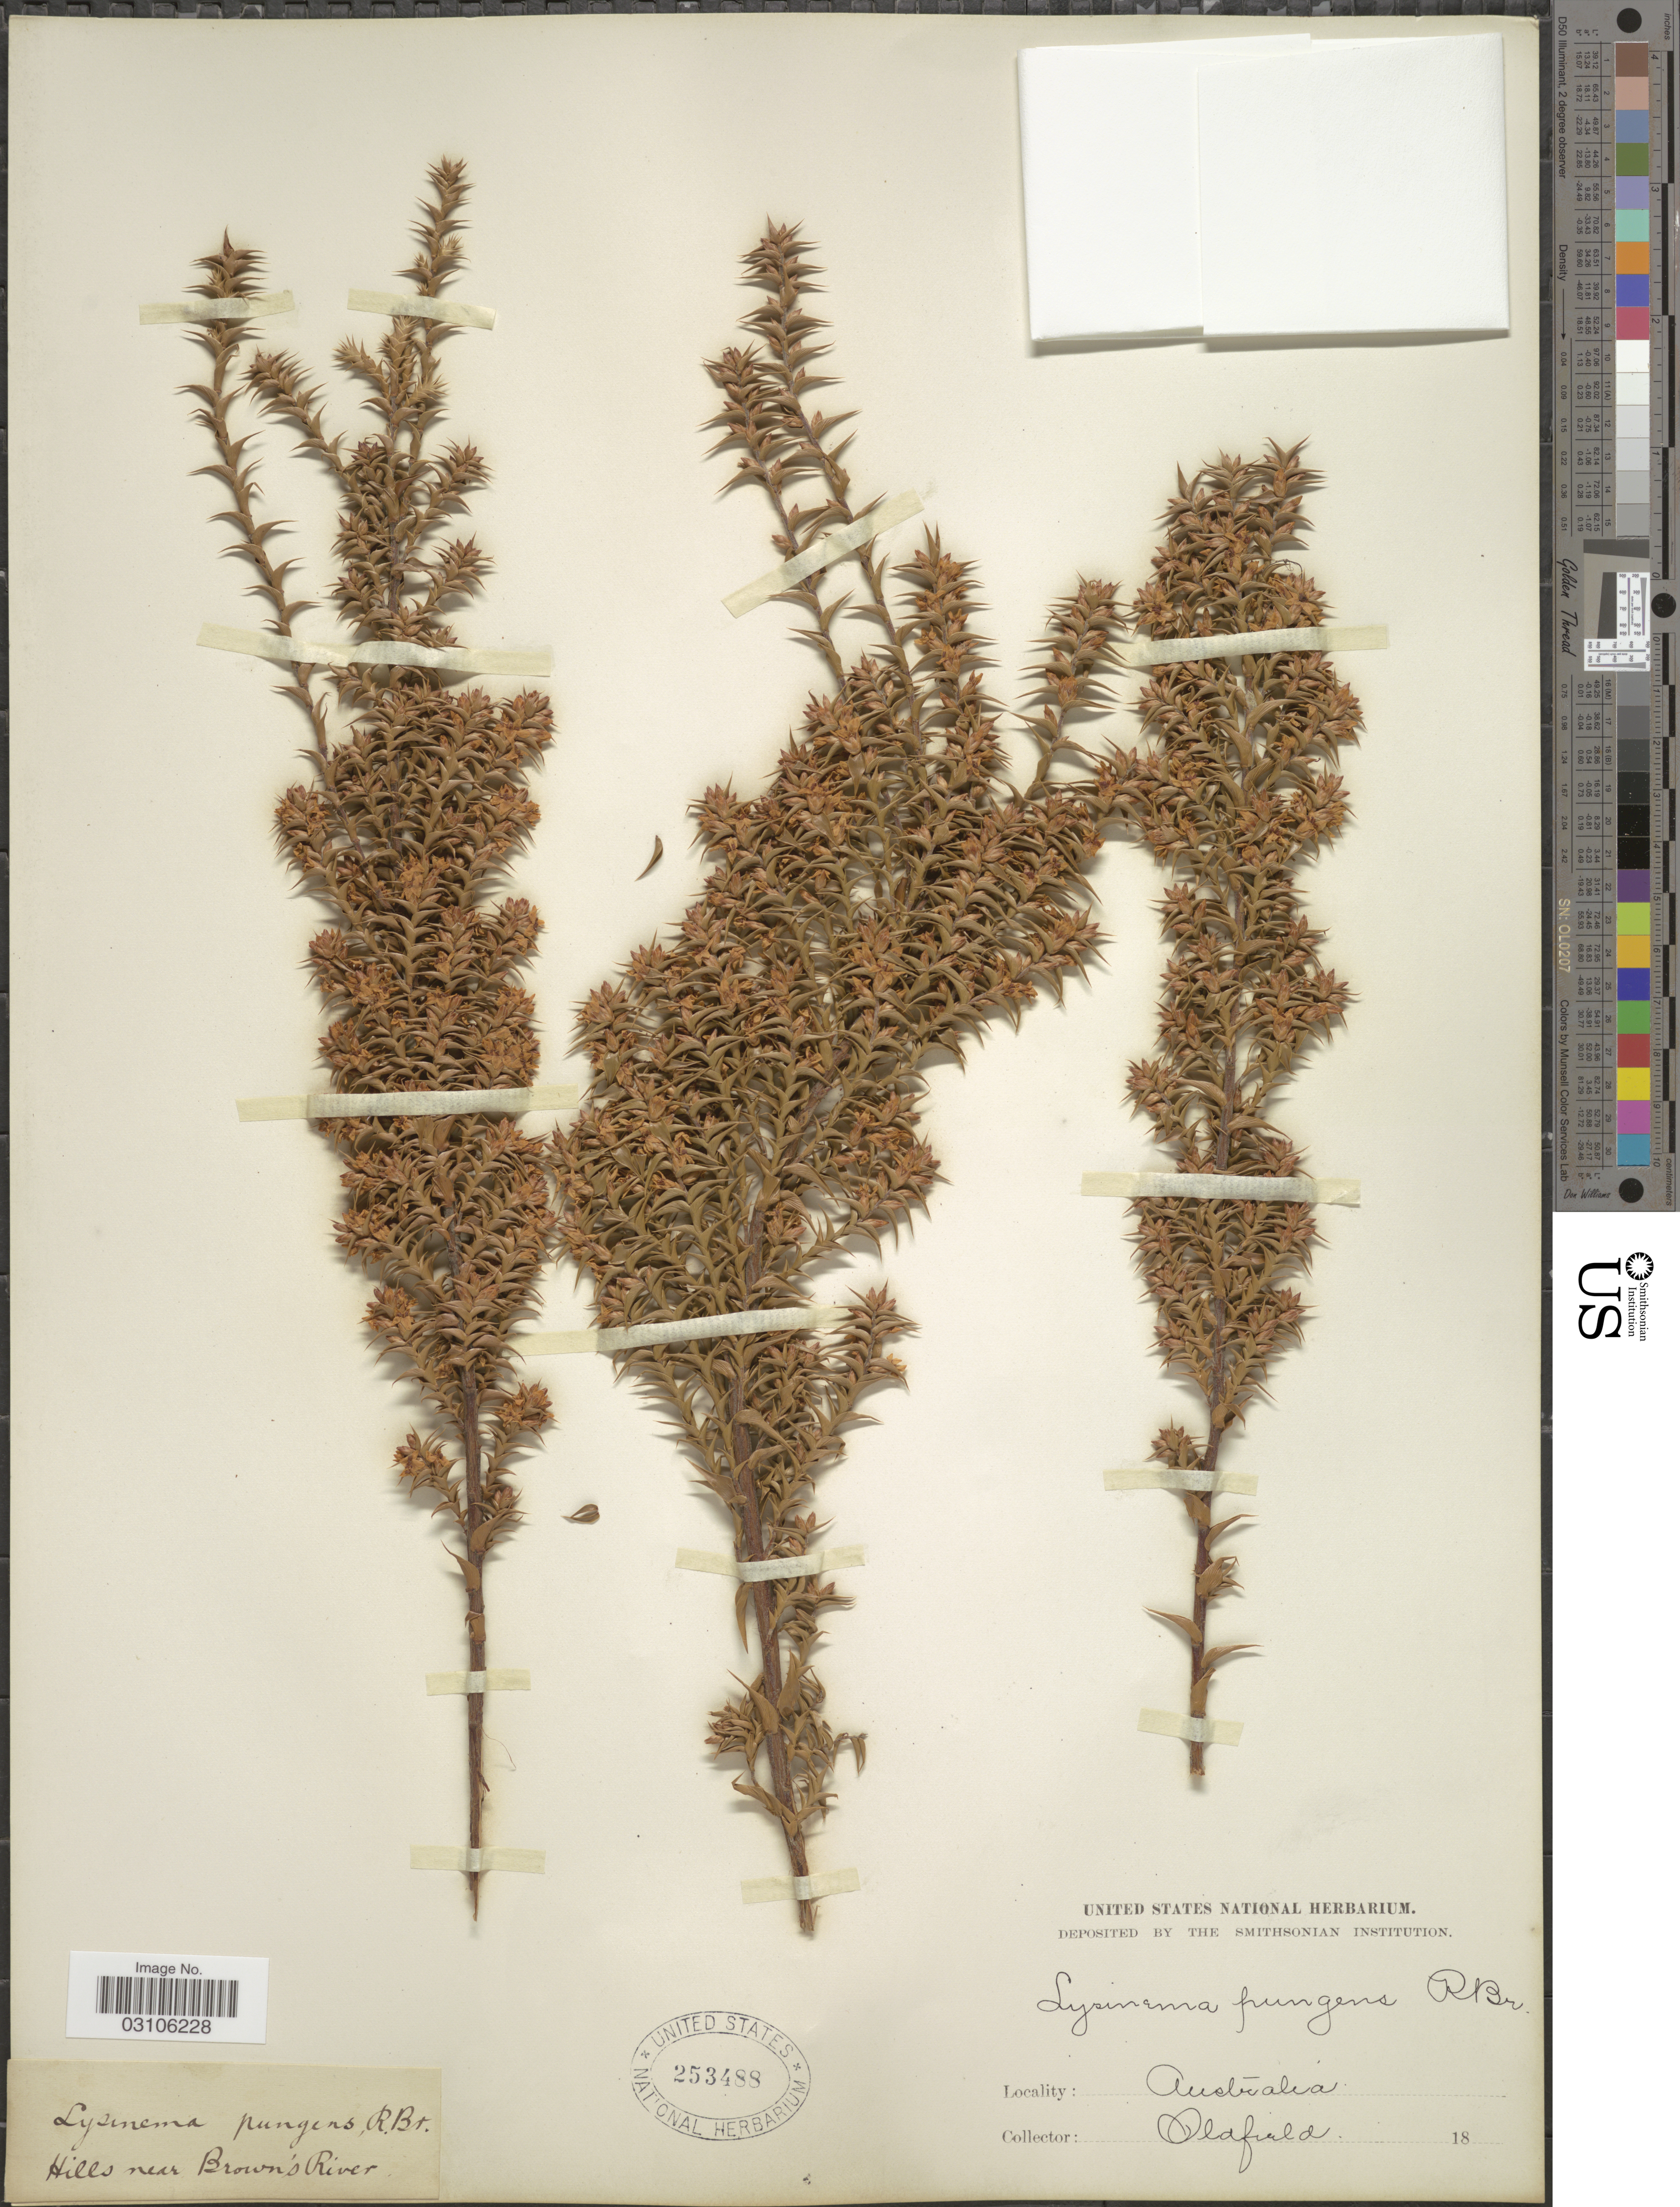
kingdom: Plantae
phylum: Tracheophyta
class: Magnoliopsida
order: Ericales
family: Ericaceae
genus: Woollsia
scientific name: Woollsia pungens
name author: (Cav.) F. Muell.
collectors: Oldfield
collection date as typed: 18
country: Australia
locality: Hills near Brown's River.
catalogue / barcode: US 253488